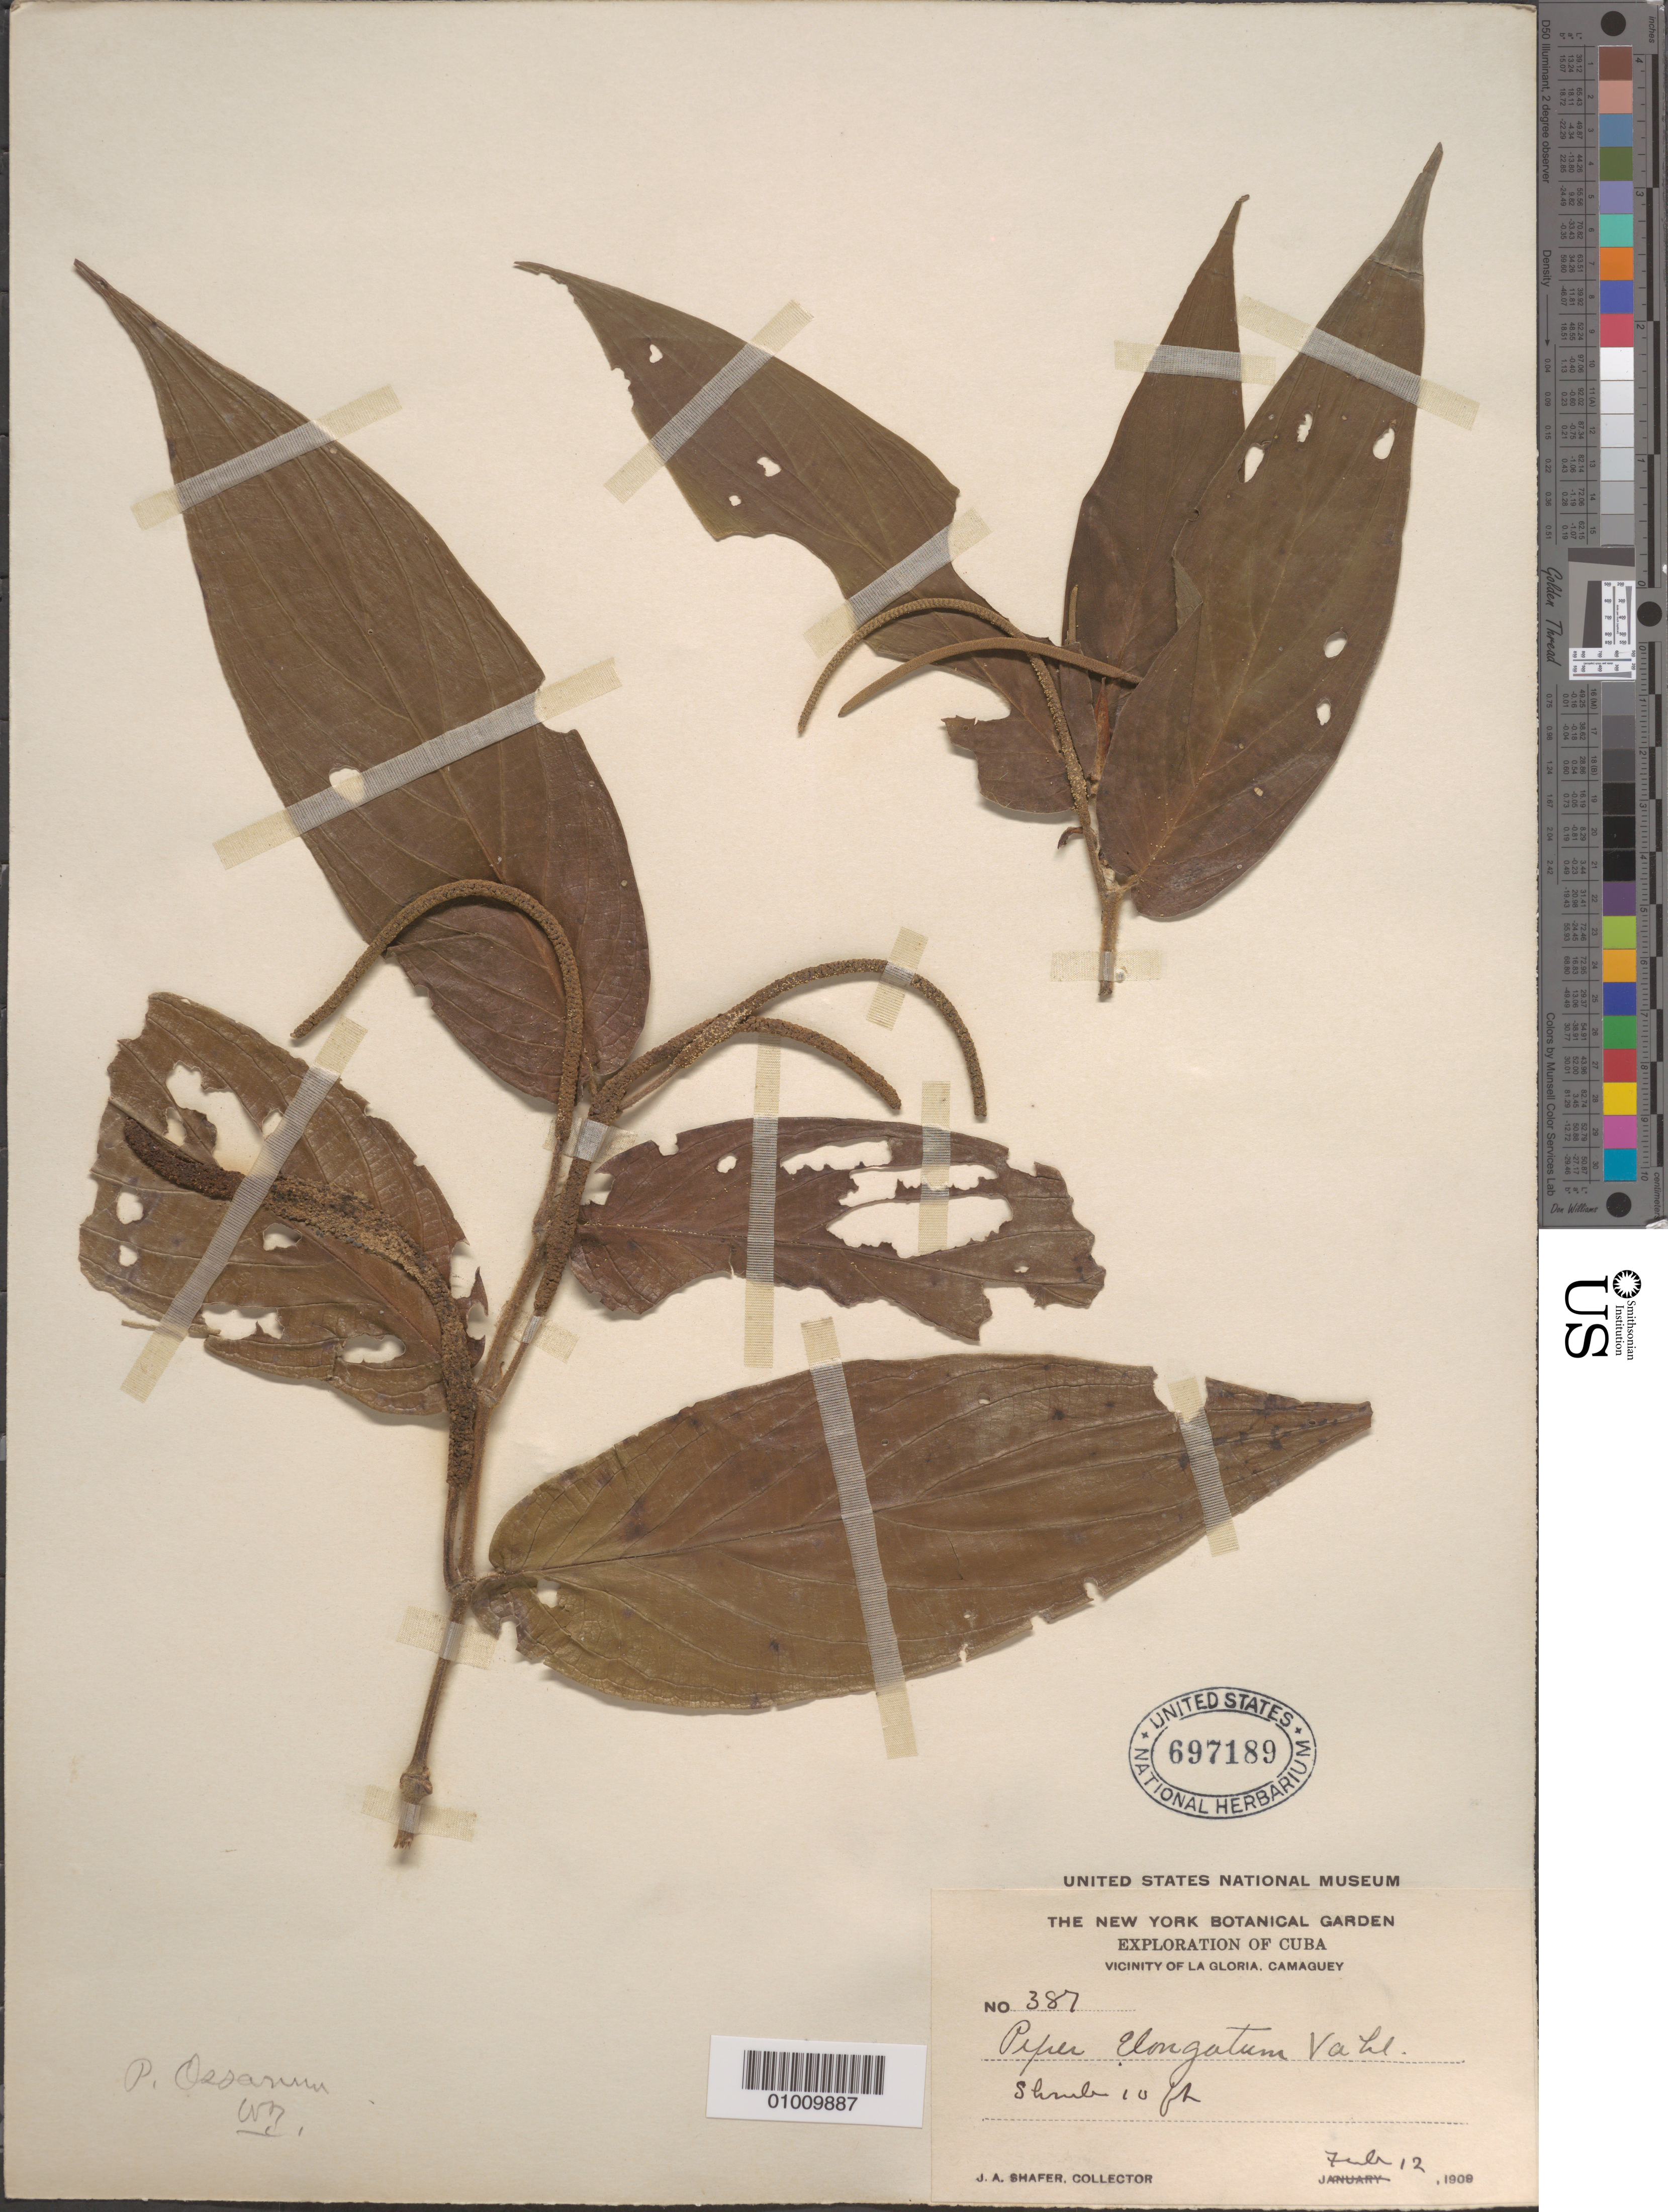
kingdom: Plantae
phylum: Tracheophyta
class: Magnoliopsida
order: Piperales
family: Piperaceae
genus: Piper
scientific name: Piper ossanum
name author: (C. DC.) Trel.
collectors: J. A. Shafer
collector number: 387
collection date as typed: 12 Feb 1909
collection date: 1909-02-12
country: Cuba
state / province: Camagüey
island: Cuba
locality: Vicinity of La Gloria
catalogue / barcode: US 697189